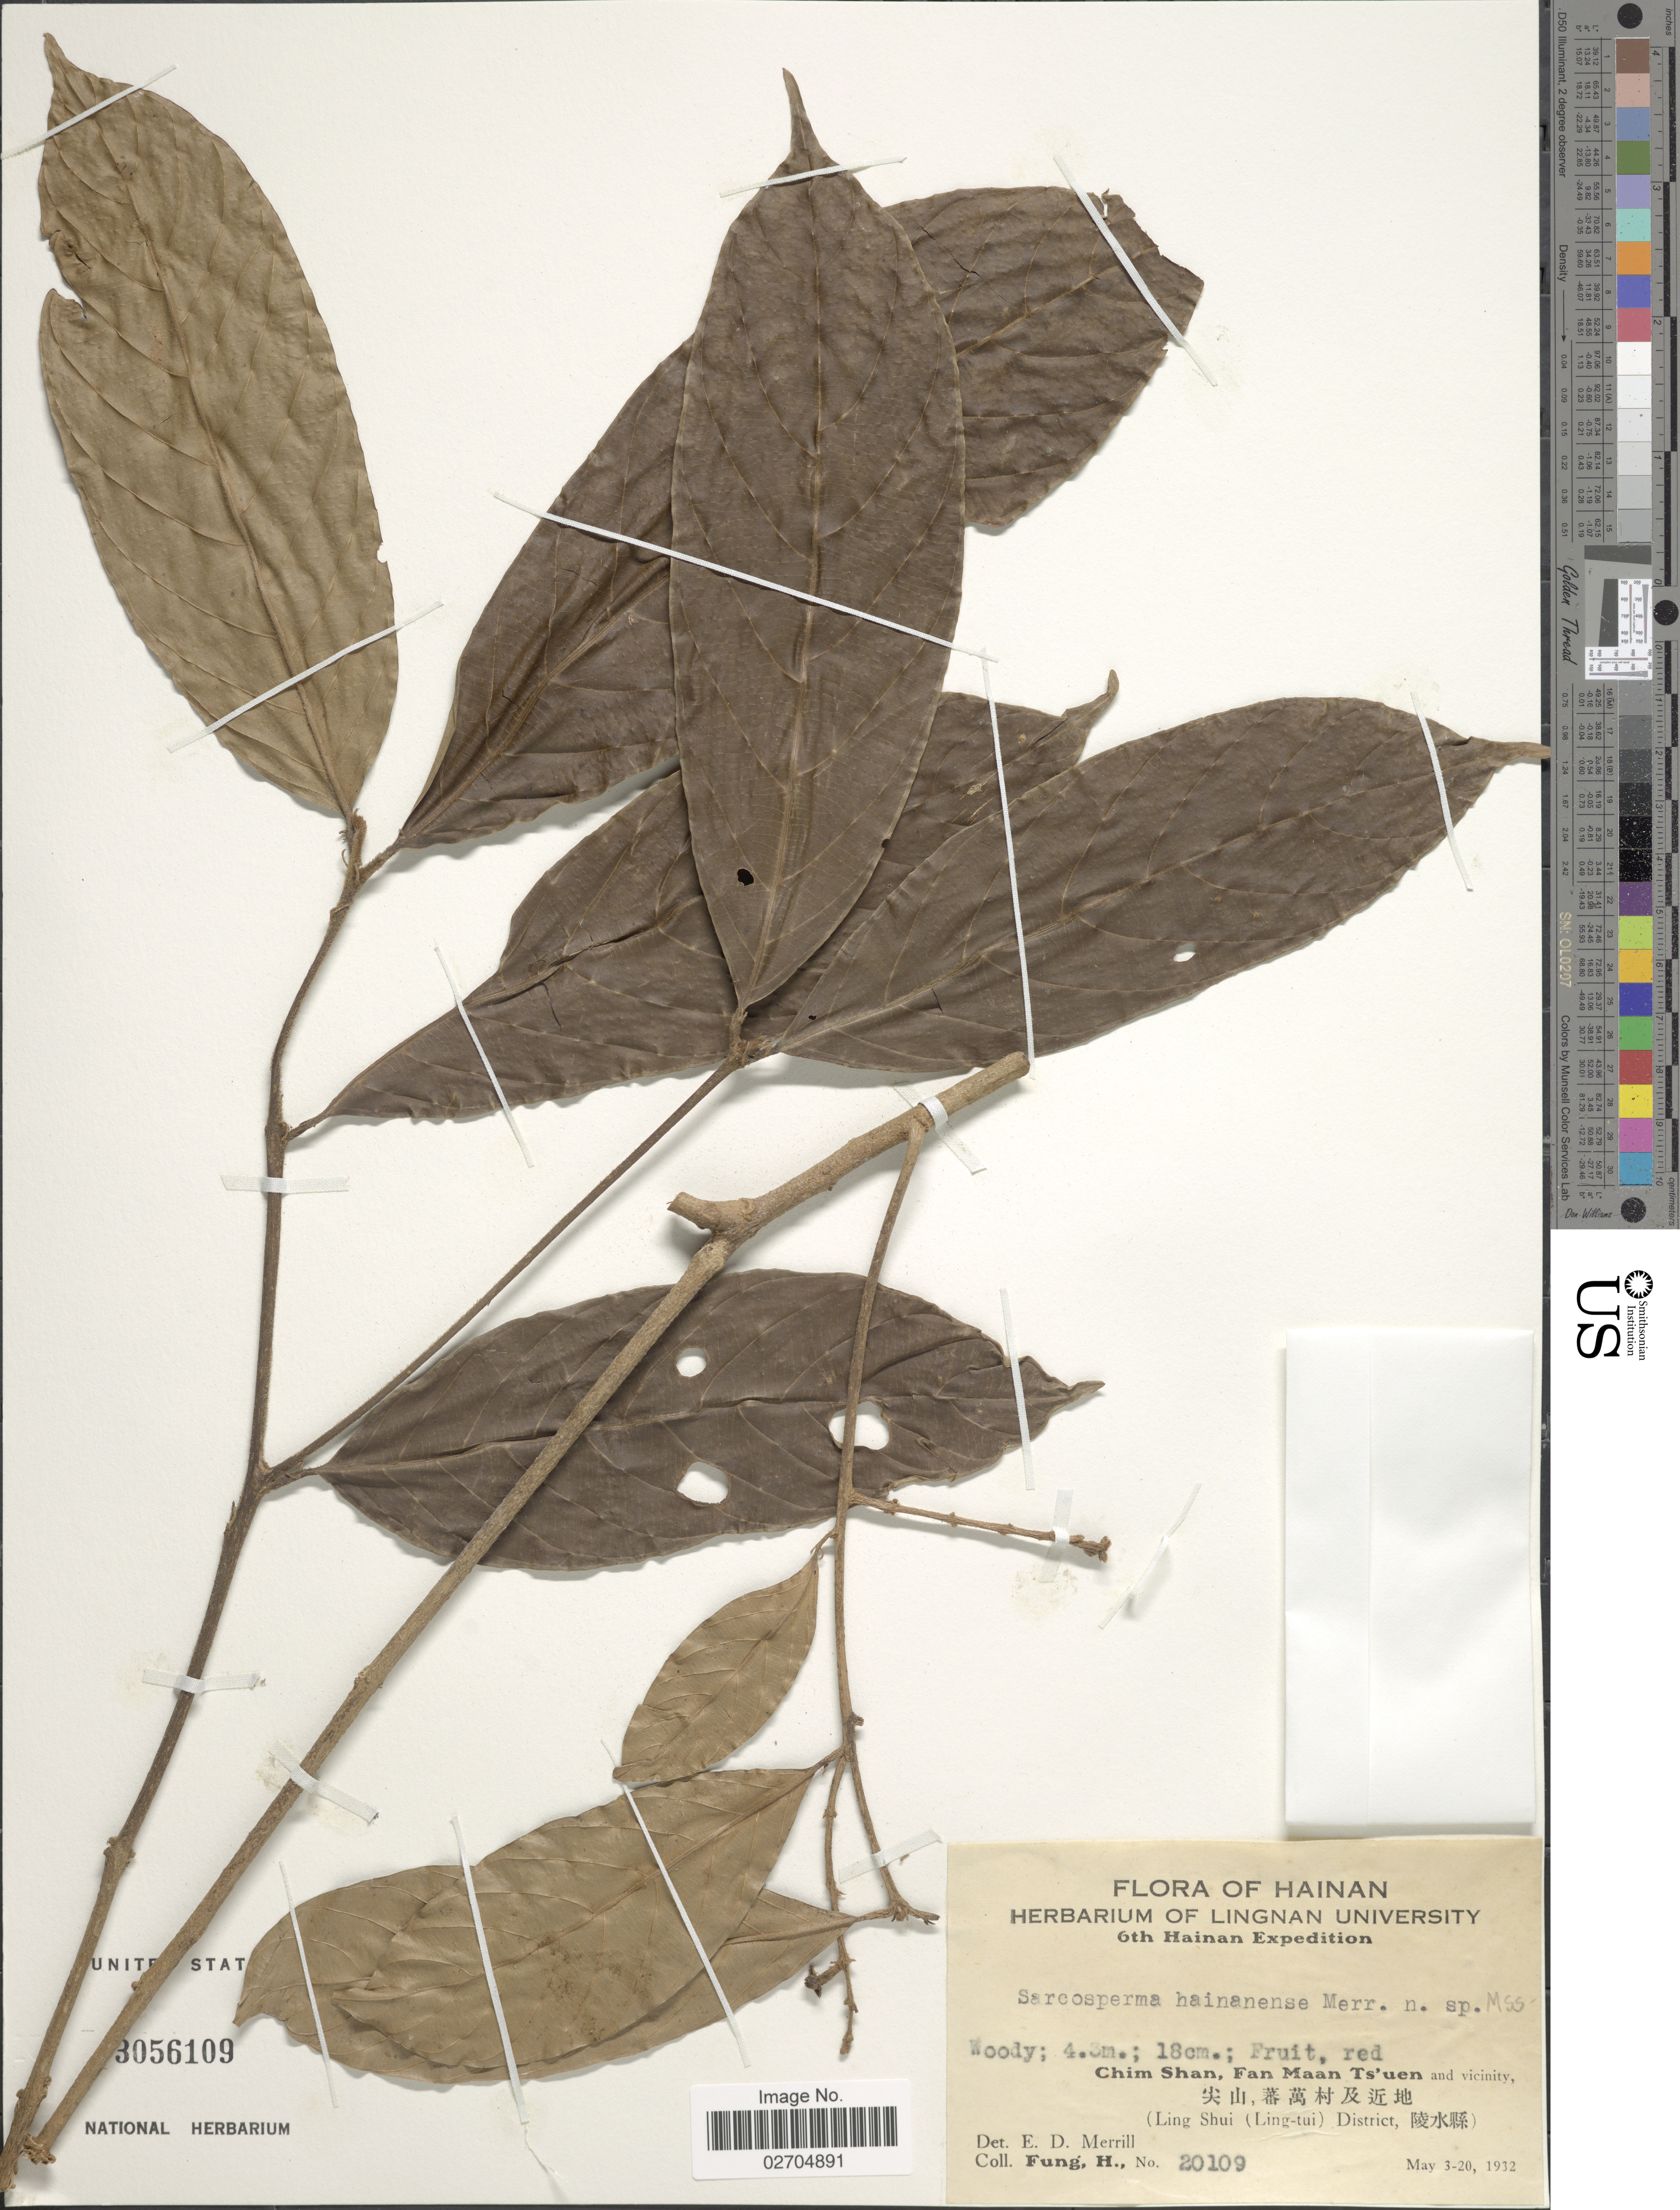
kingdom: Plantae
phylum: Tracheophyta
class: Magnoliopsida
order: Ericales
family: Sapotaceae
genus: Sarcosperma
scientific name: Sarcosperma hainanense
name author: Merr.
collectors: H. Fung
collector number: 20109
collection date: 1932-05-03/1932-05-20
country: China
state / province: Hainan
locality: Chim Shan, Fan Maan Ts'uen and vicinity, (Ling Shui (Ling-tui) District).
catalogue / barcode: US 3056109